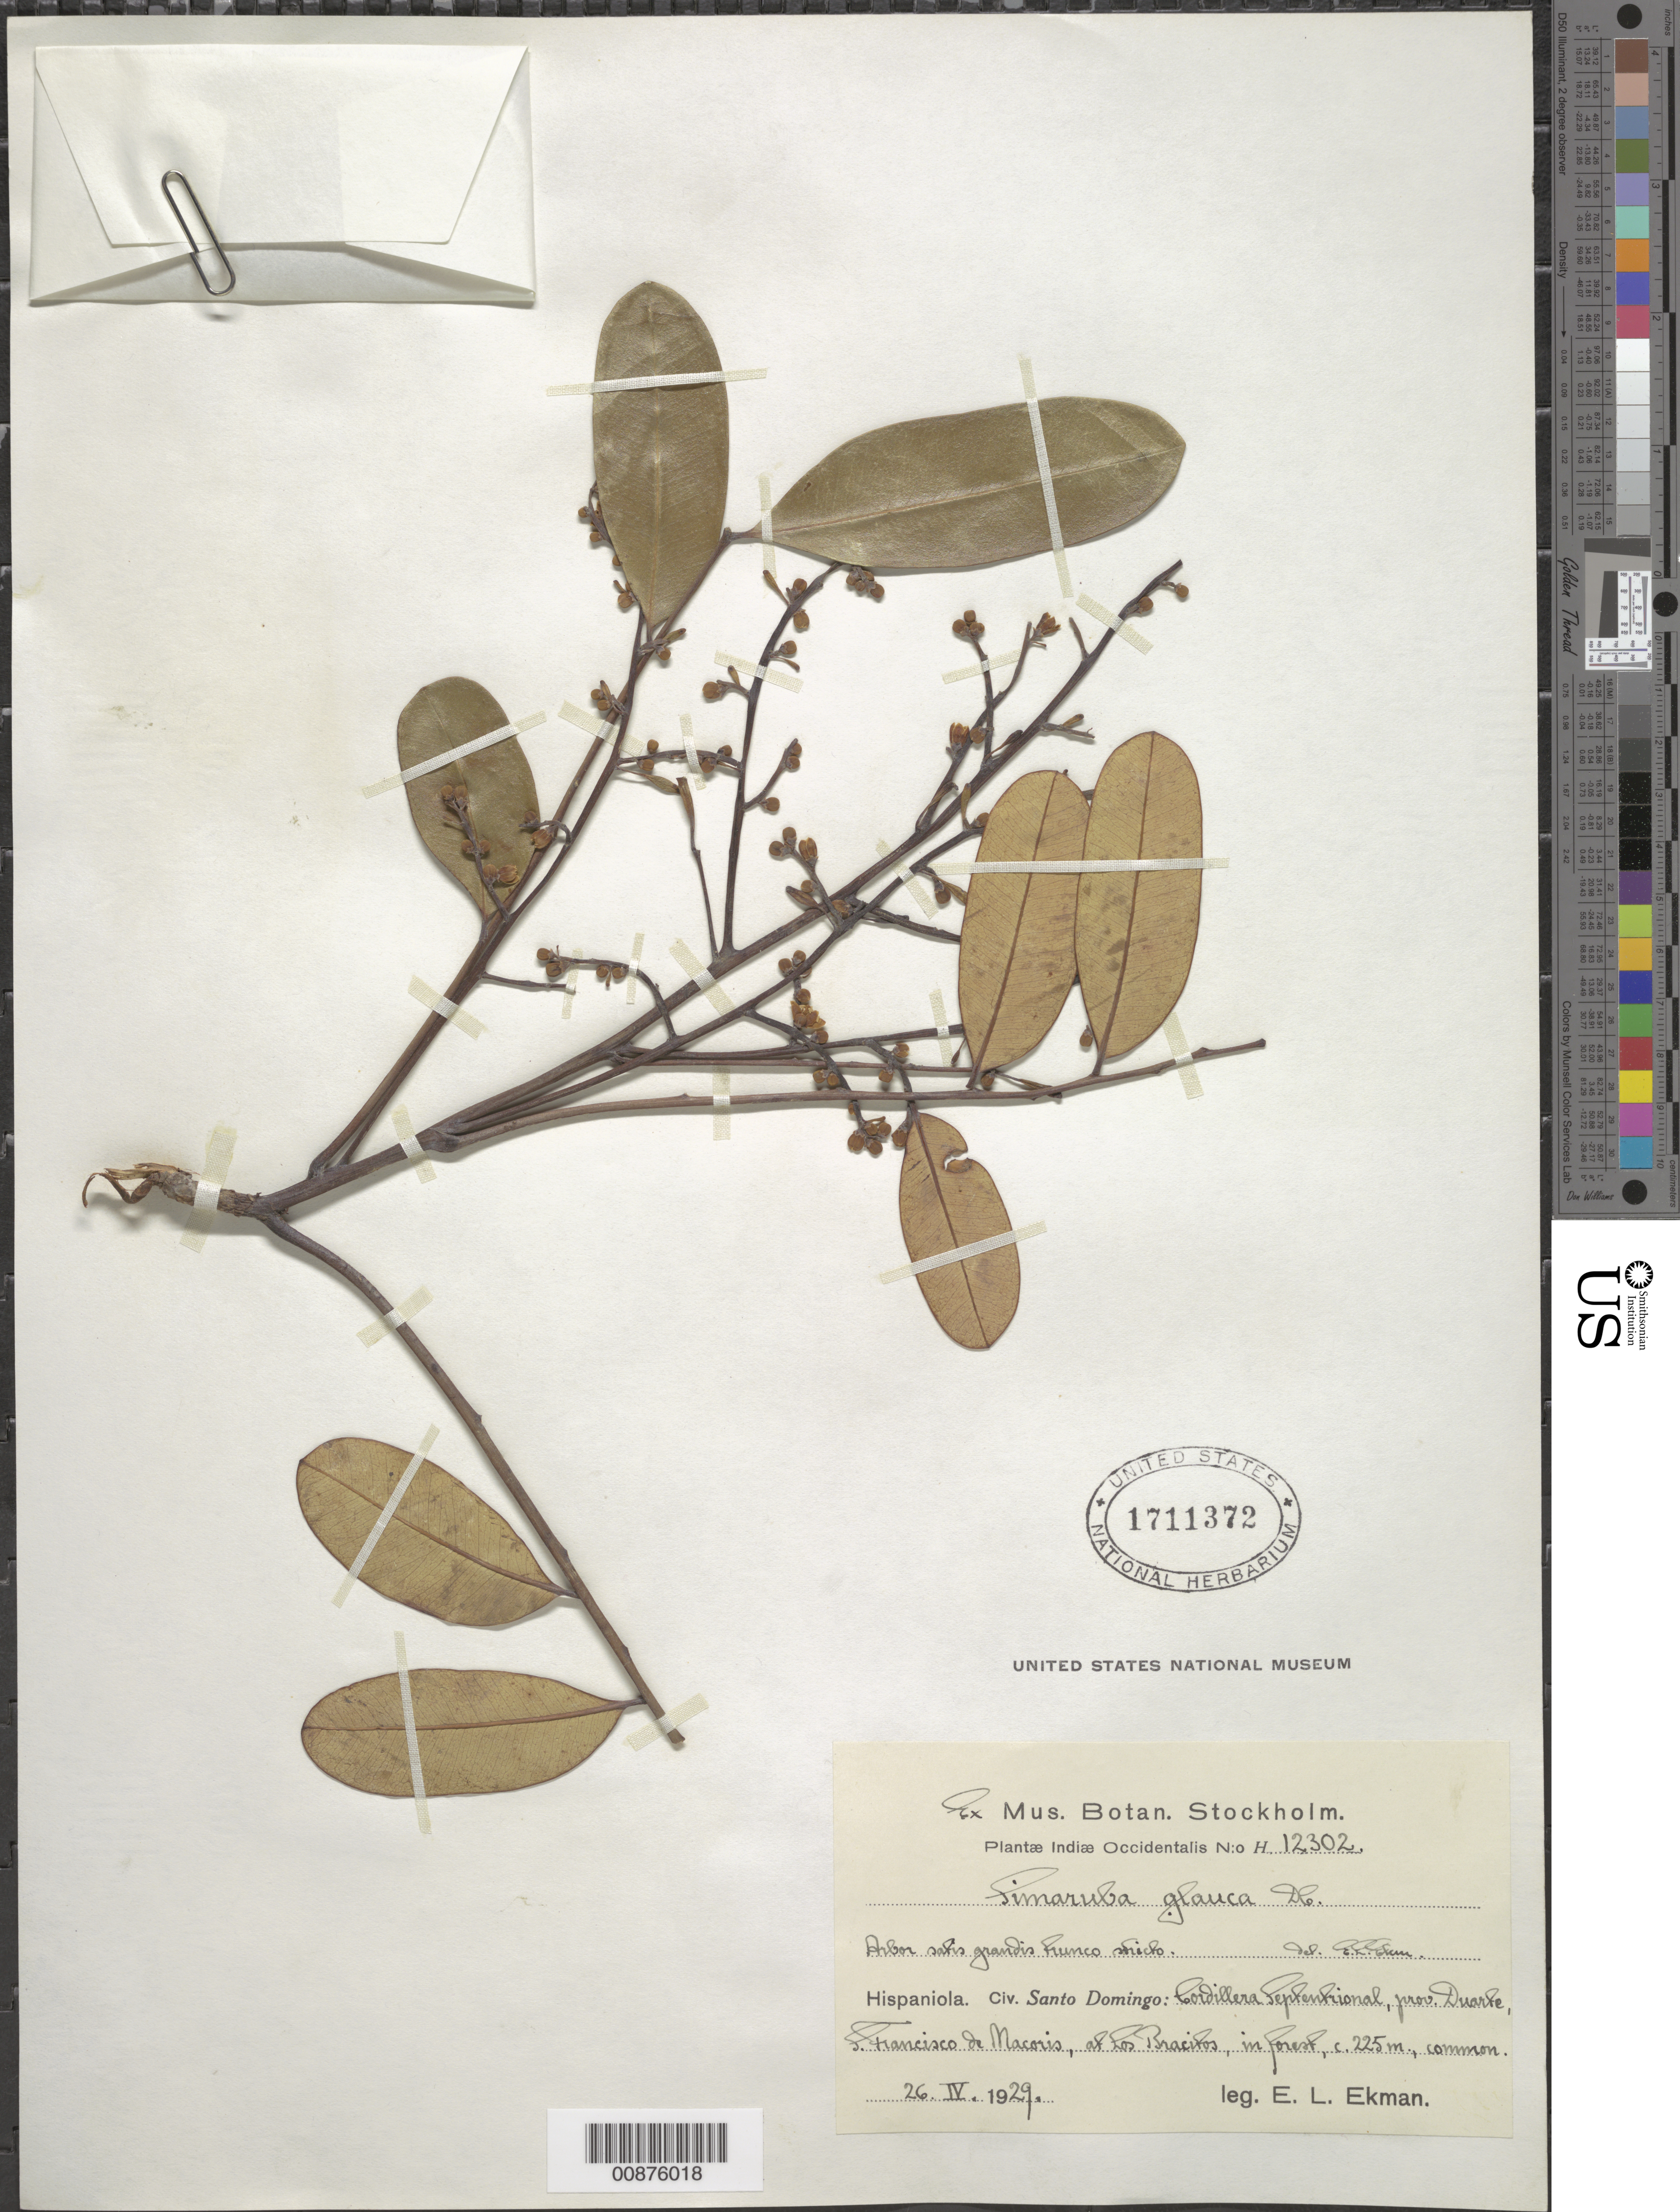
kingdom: Plantae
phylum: Tracheophyta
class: Magnoliopsida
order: Sapindales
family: Simaroubaceae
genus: Simarouba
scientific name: Simarouba glauca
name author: DC.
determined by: Ekman, E. L.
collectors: E. L. Ekman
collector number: H 12302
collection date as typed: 26 Apr 1929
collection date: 1929-04-26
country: Dominican Republic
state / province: Duarte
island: Hispaniola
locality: Cordillera Septentrional, S. Francisco de Macoris, at Los Bracitos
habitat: In forest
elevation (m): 225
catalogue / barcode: US 1711372